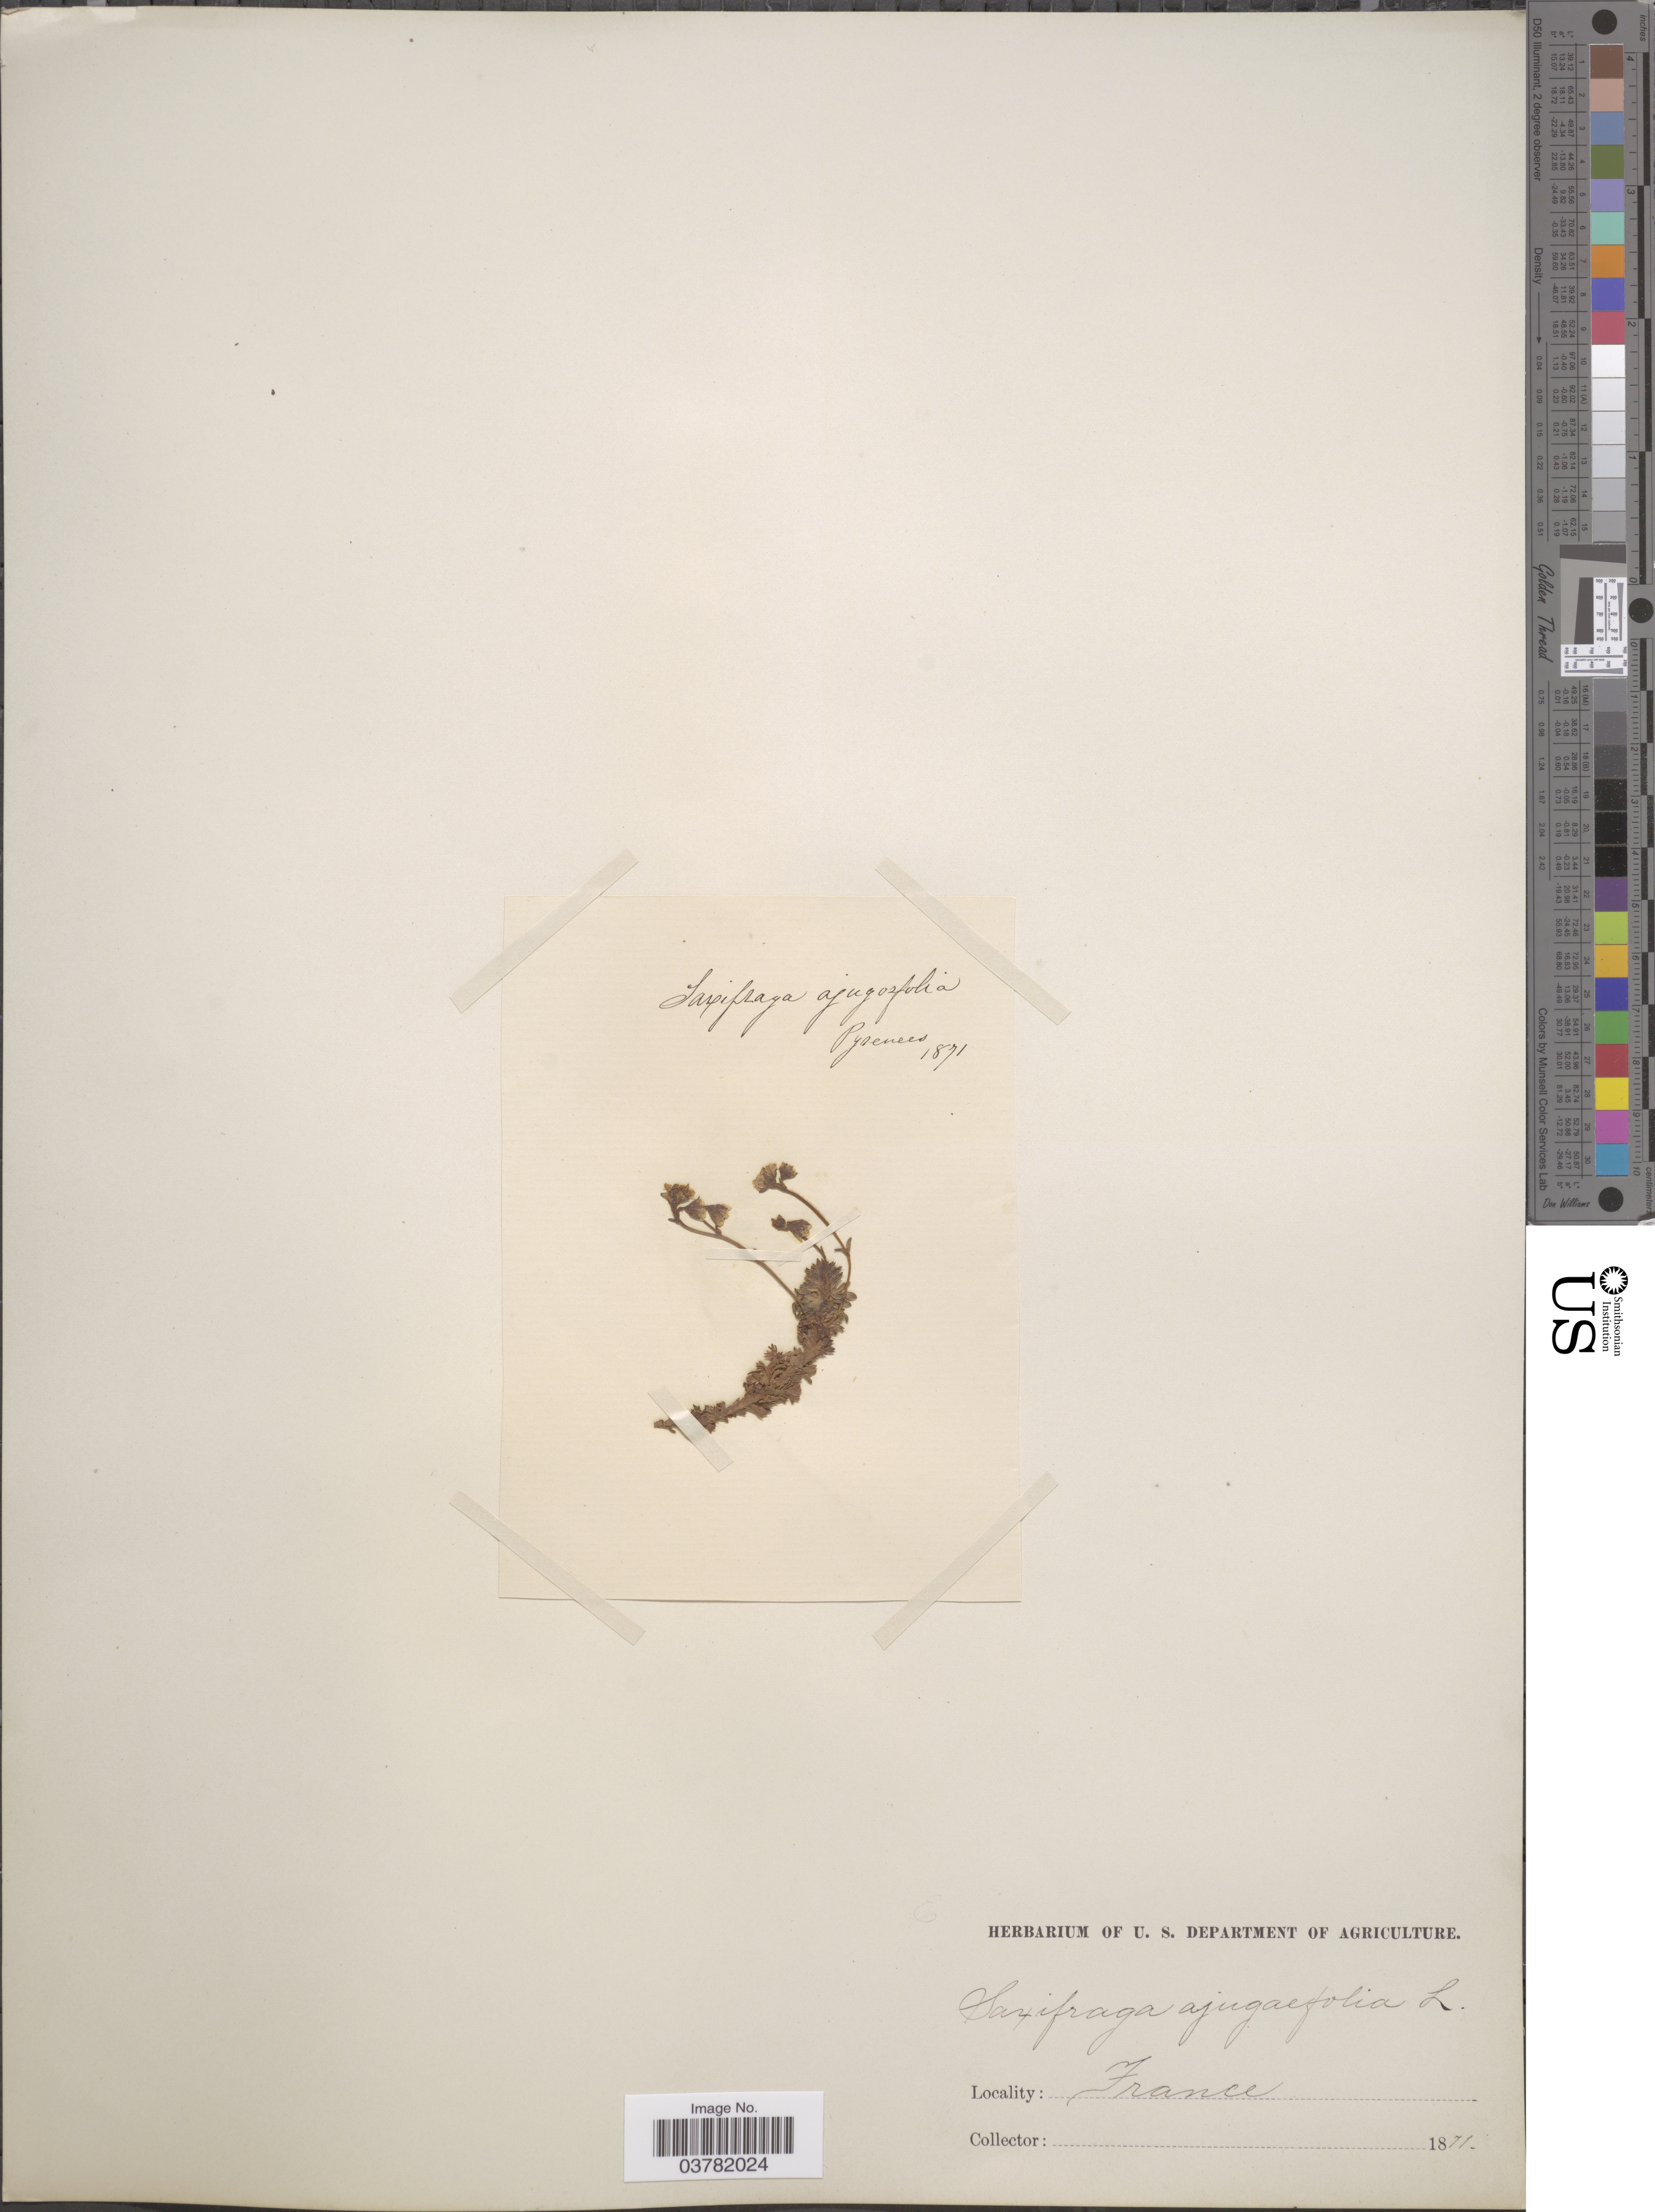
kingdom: Plantae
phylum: Tracheophyta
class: Magnoliopsida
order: Saxifragales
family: Saxifragaceae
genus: Saxifraga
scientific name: Saxifraga ajugifolia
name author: Wahlenb.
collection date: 1871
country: France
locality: Pyrenees.